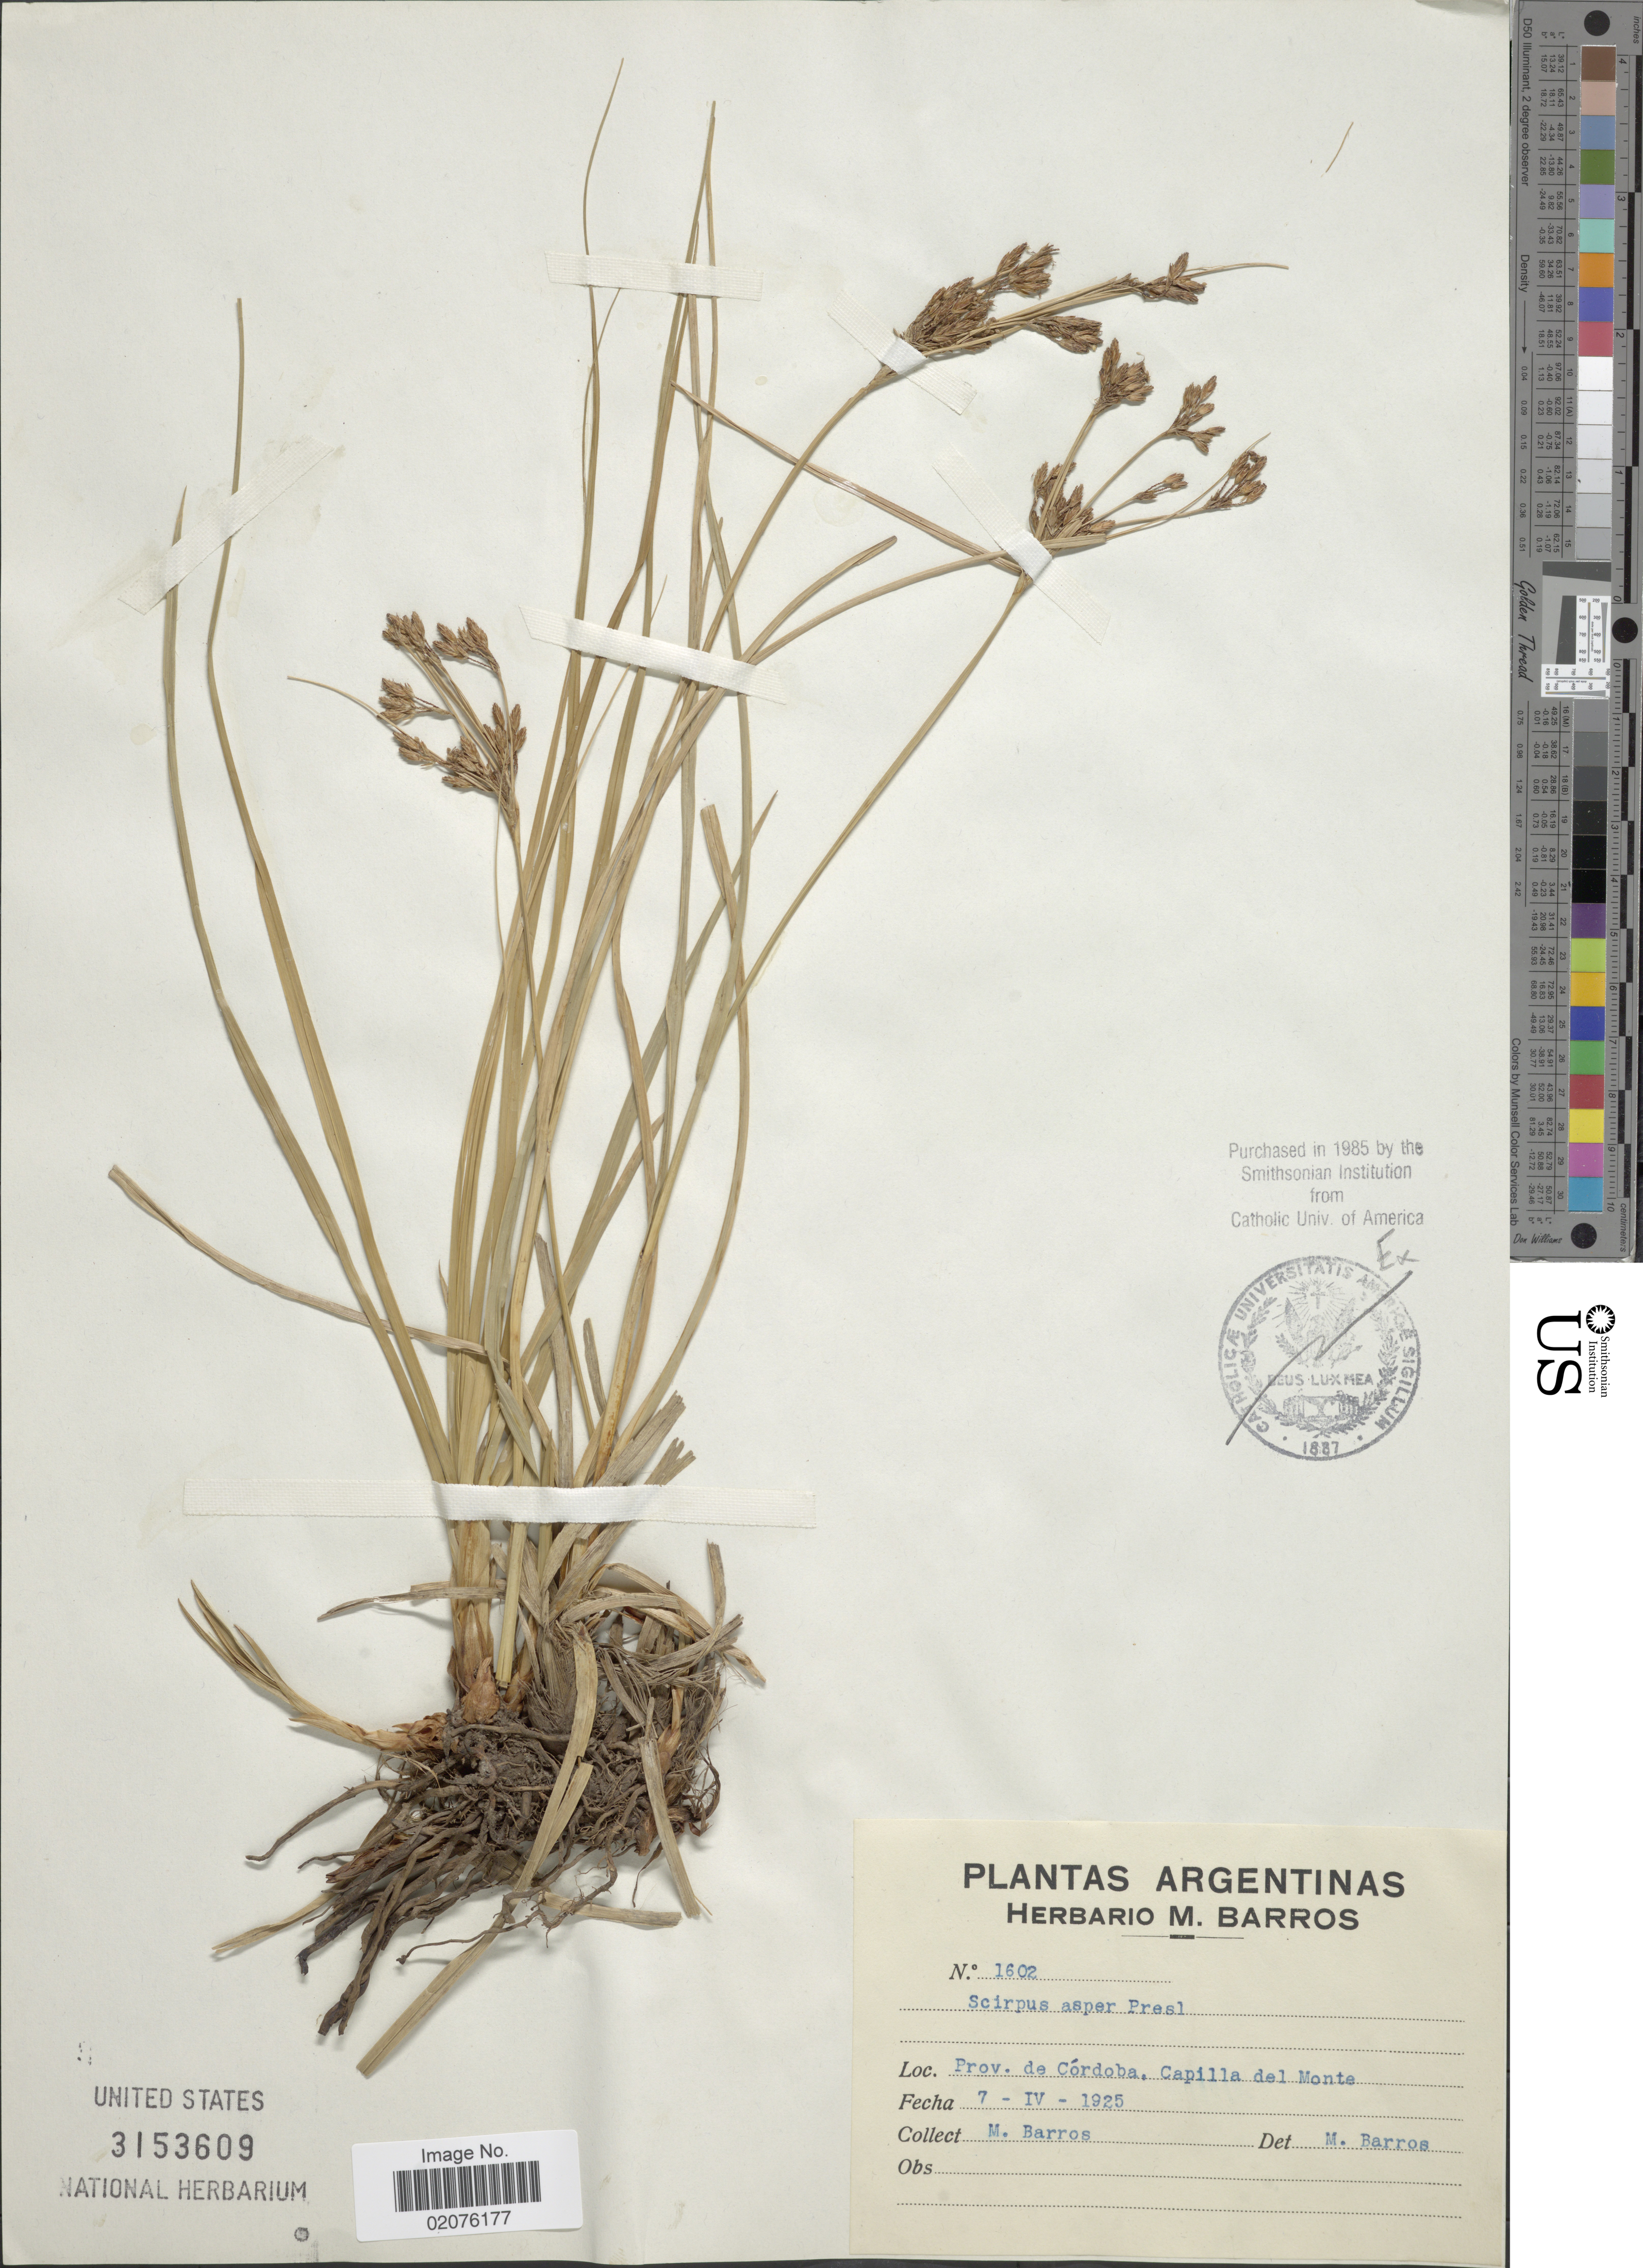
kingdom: Plantae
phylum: Tracheophyta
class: Liliopsida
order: Poales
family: Cyperaceae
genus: Rhodoscirpus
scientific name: Rhodoscirpus asper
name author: (J. Presl & C. Presl) Lév.-Bourret et al.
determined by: Strong, Mark T., (BOT), Smithsonian Institution - National Museum of Natural History (UNITED STATES)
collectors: M. Barros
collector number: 1602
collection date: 1925-04-07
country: Argentina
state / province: Cordoba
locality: Capilla del Monte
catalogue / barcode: US 3153609